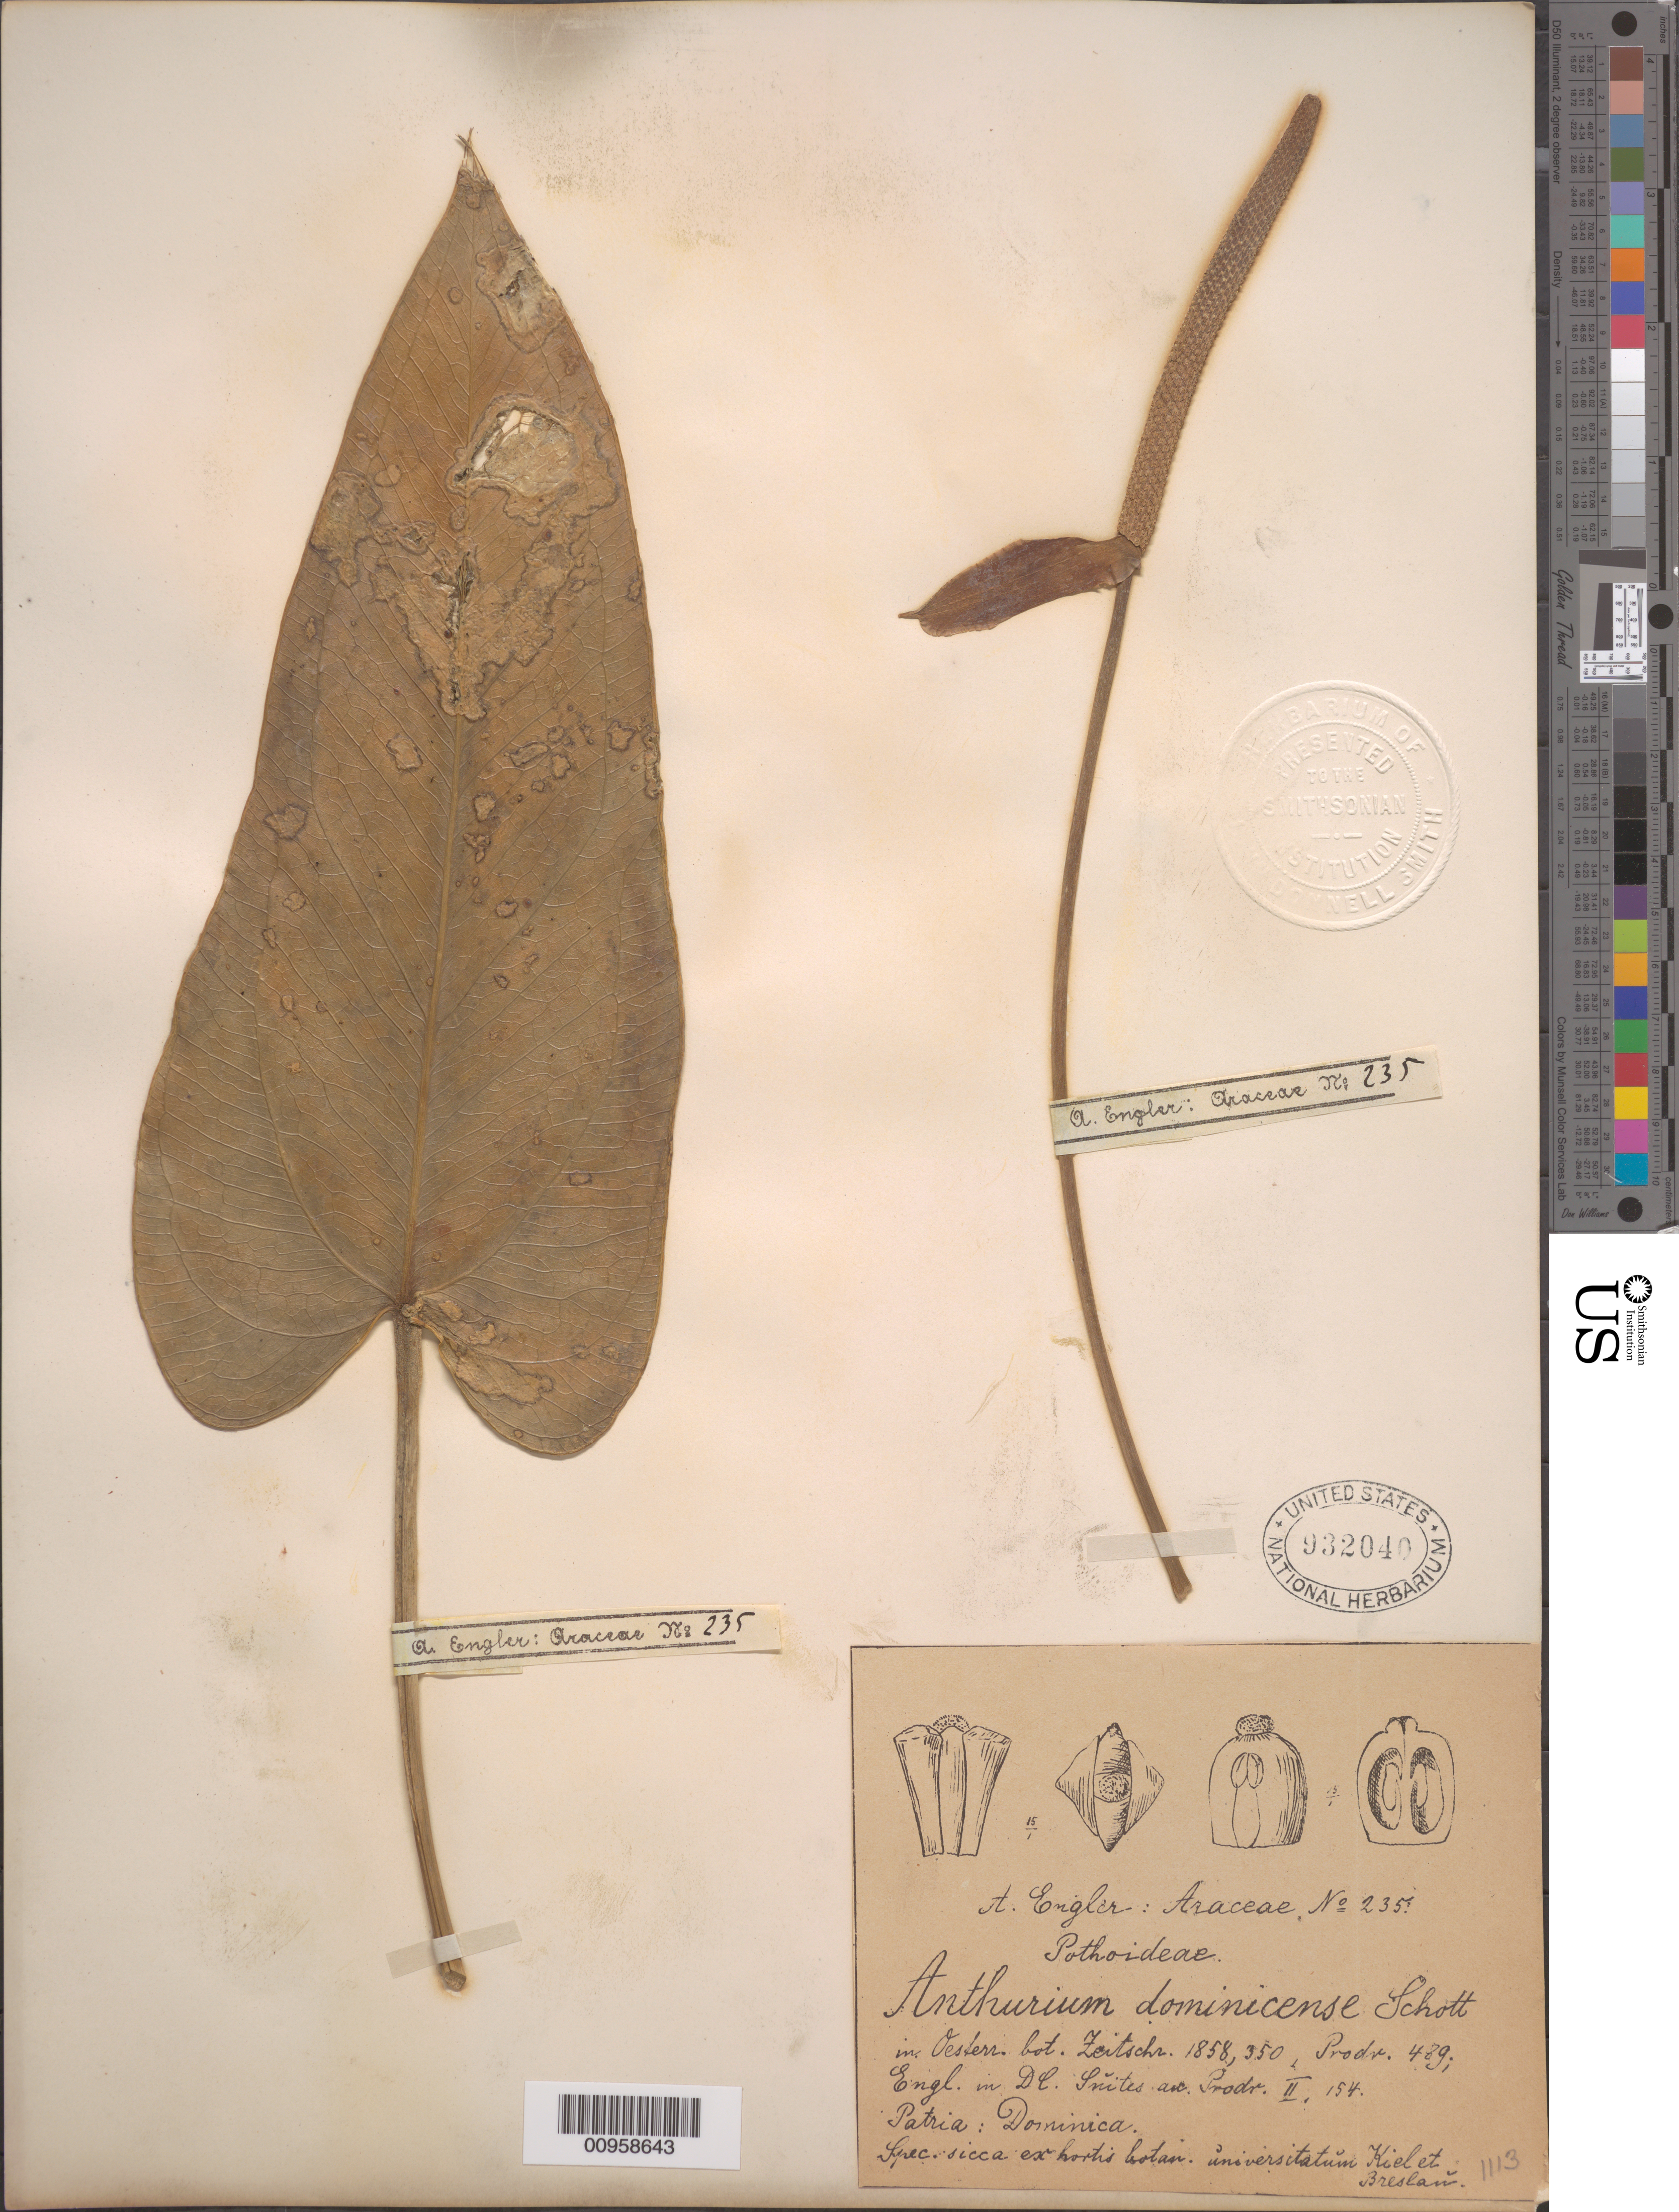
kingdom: Plantae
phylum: Tracheophyta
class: Liliopsida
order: Alismatales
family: Araceae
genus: Anthurium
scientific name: Anthurium dominicense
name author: Schott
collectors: A. Engler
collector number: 235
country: Dominica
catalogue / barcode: US 932040